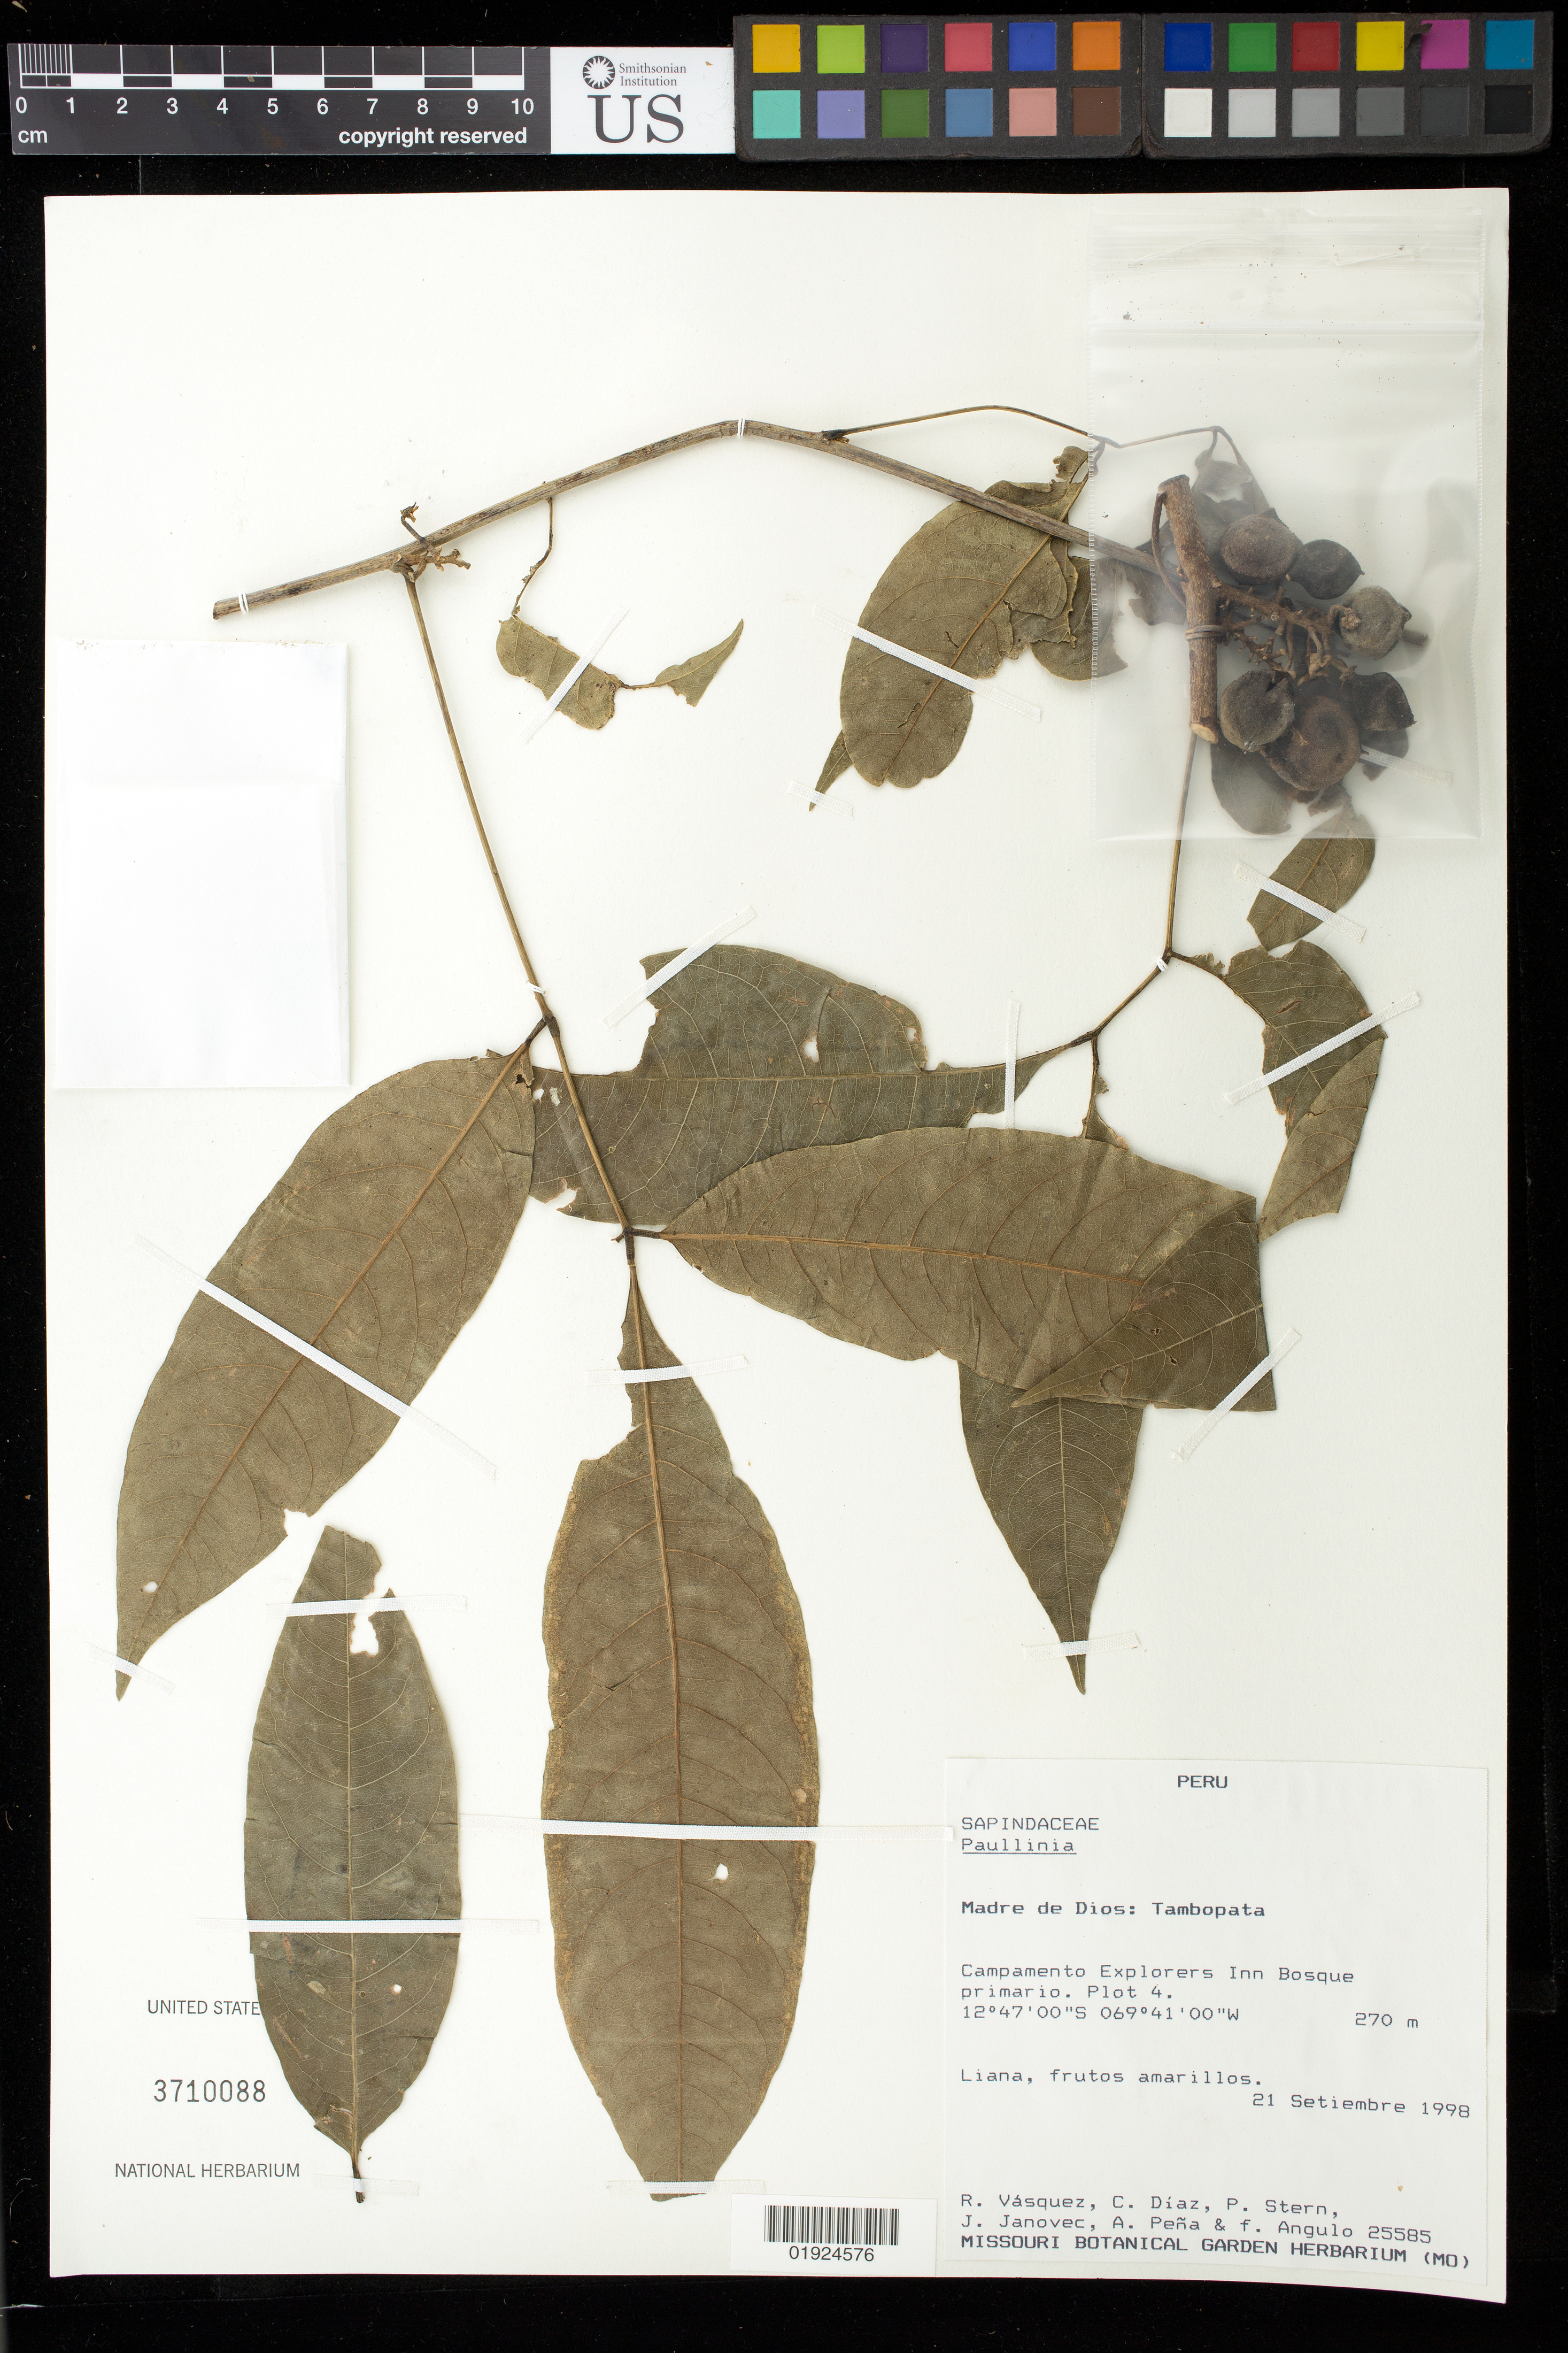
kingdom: Plantae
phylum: Tracheophyta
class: Magnoliopsida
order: Sapindales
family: Sapindaceae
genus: Paullinia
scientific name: Paullinia sp.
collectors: R. Vásquez M., C. Díaz, P. Stern, J.P. Janovec, A. Peña & F. Angulo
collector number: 25585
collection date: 1998-09-21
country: Peru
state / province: Madre de Dios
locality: Tambopata. Campamento Explorers Inn. Plot 4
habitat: Bosque primario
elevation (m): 270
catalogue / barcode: US 3710088